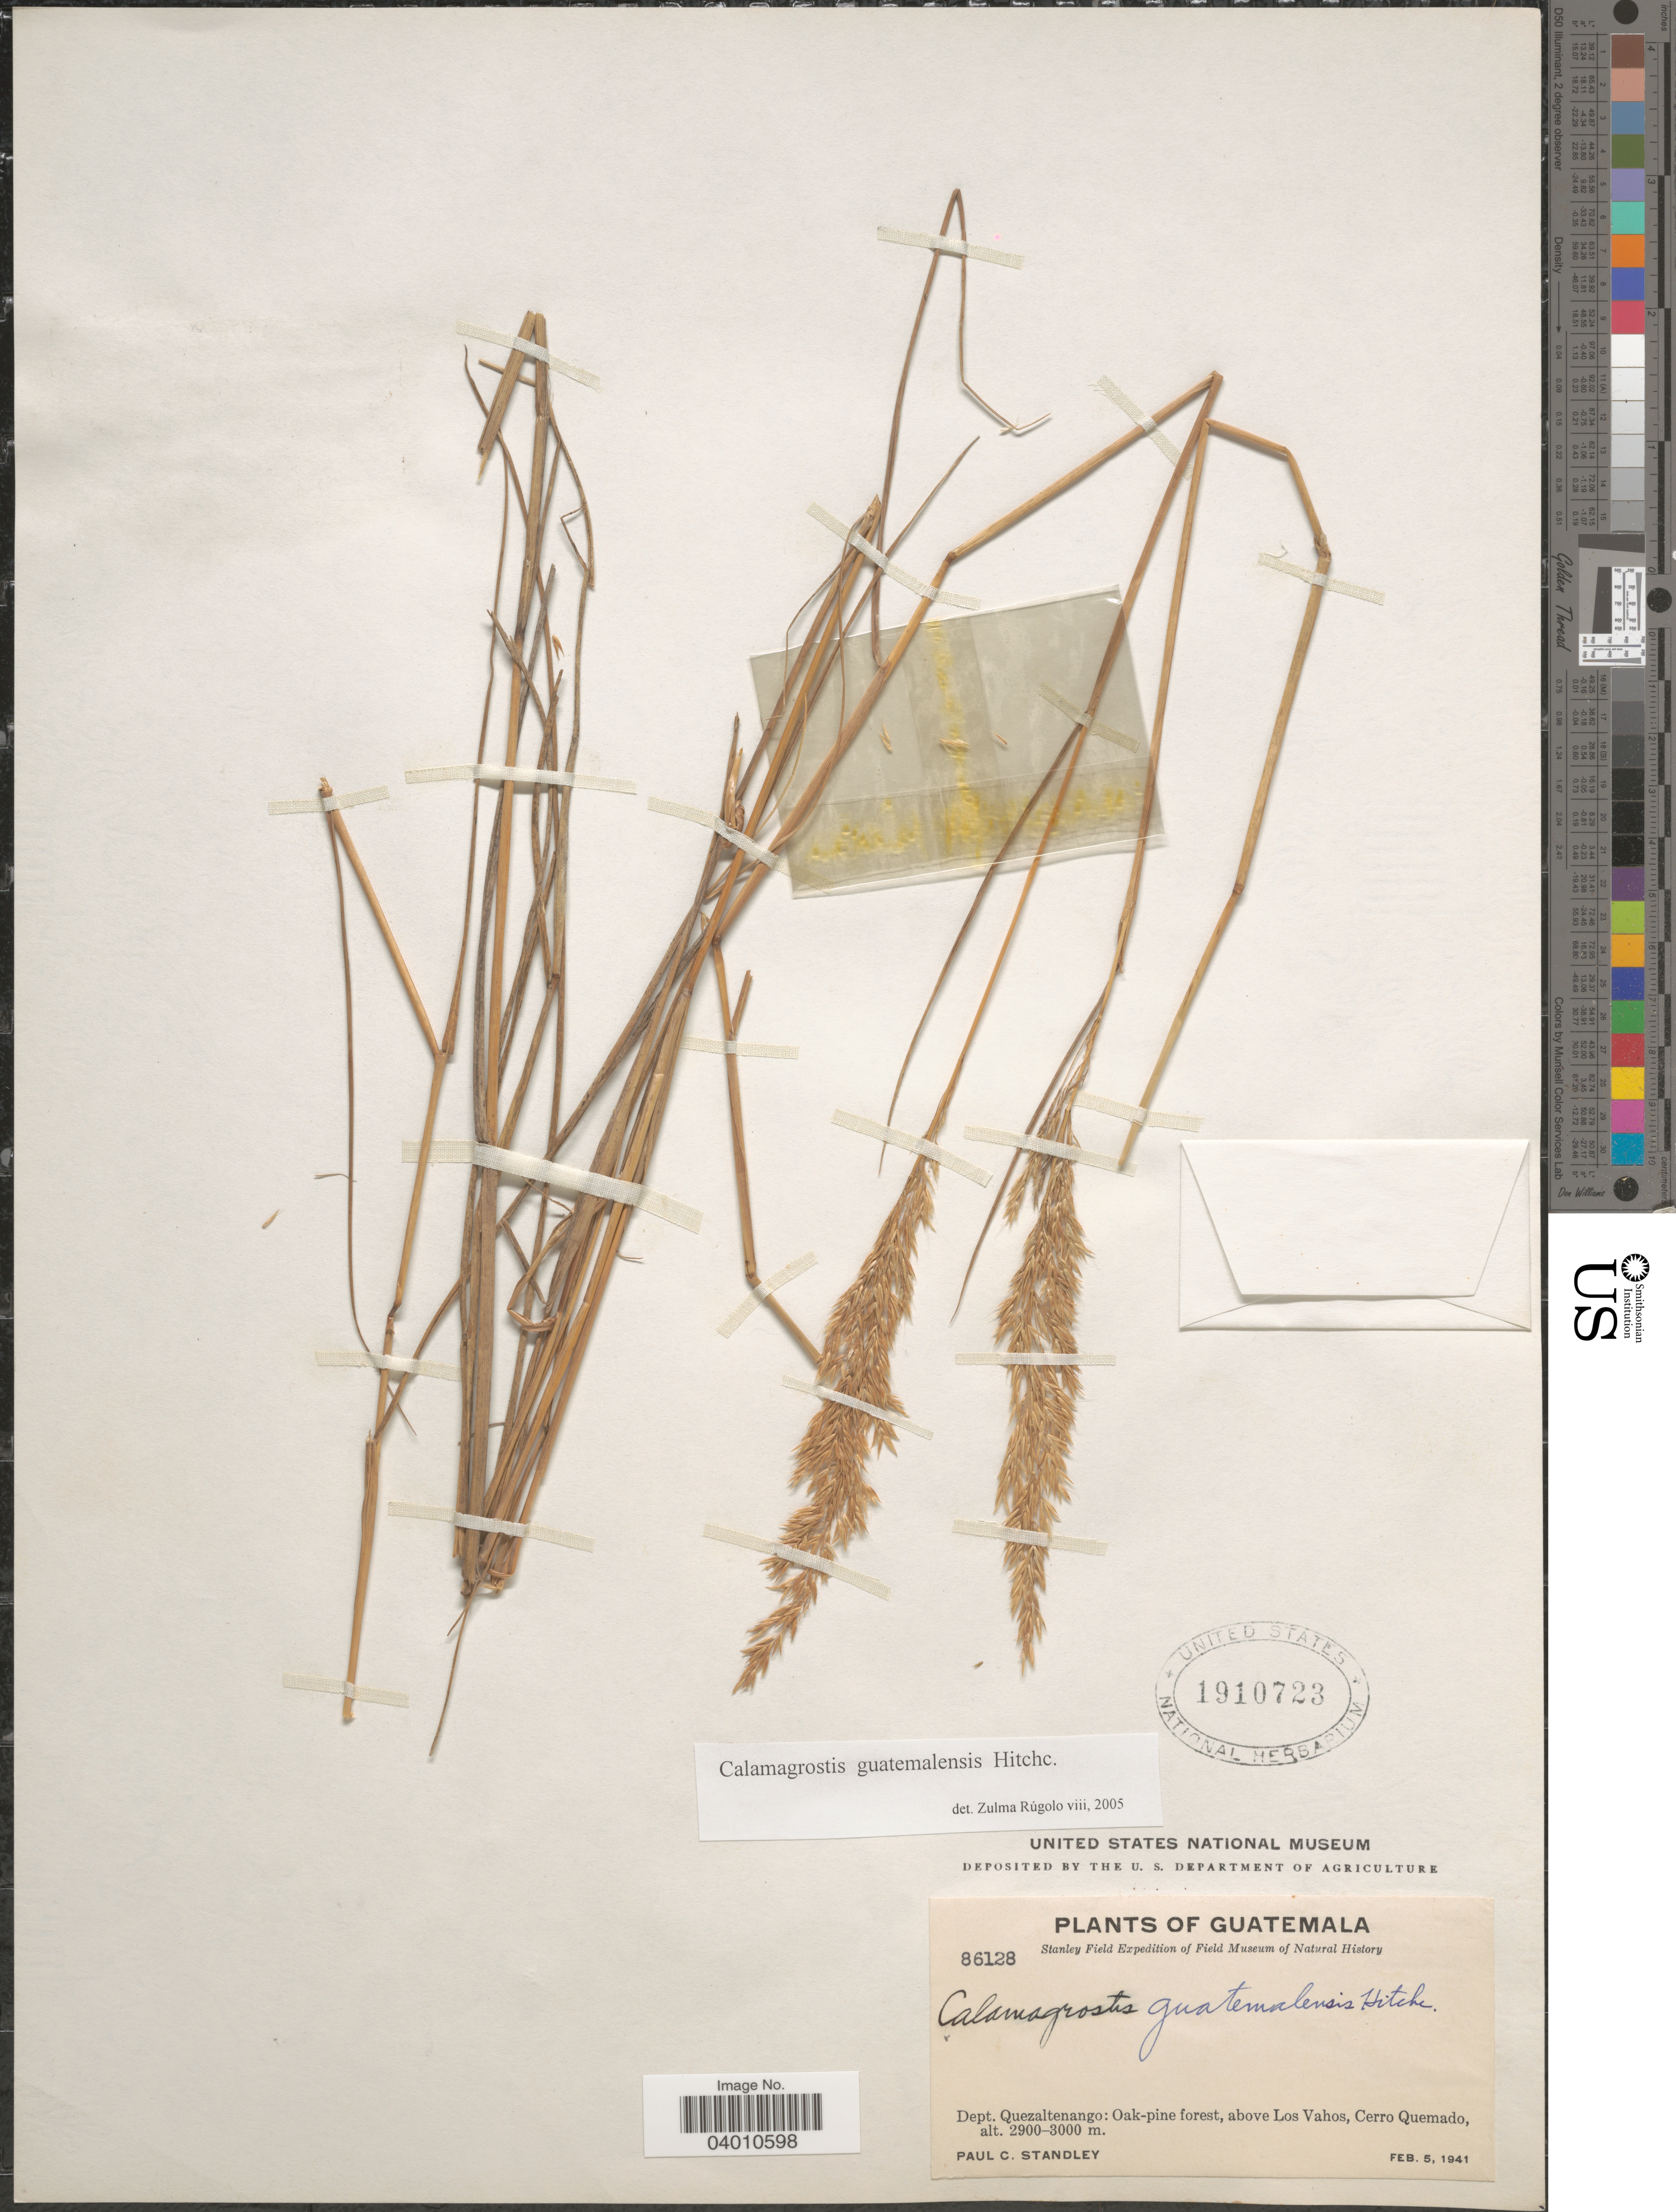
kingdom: Plantae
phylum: Tracheophyta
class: Liliopsida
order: Poales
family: Poaceae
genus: Peyritschia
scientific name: Peyritschia guatemalensis ined.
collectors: P. C. Standley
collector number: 86128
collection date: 1941-02-05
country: Guatemala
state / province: Quetzaltenango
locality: Dept. Quezaltenango: Oak-pine forest, above Los Vahos, Cerro Quemado.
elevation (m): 2900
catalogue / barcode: US 1910723